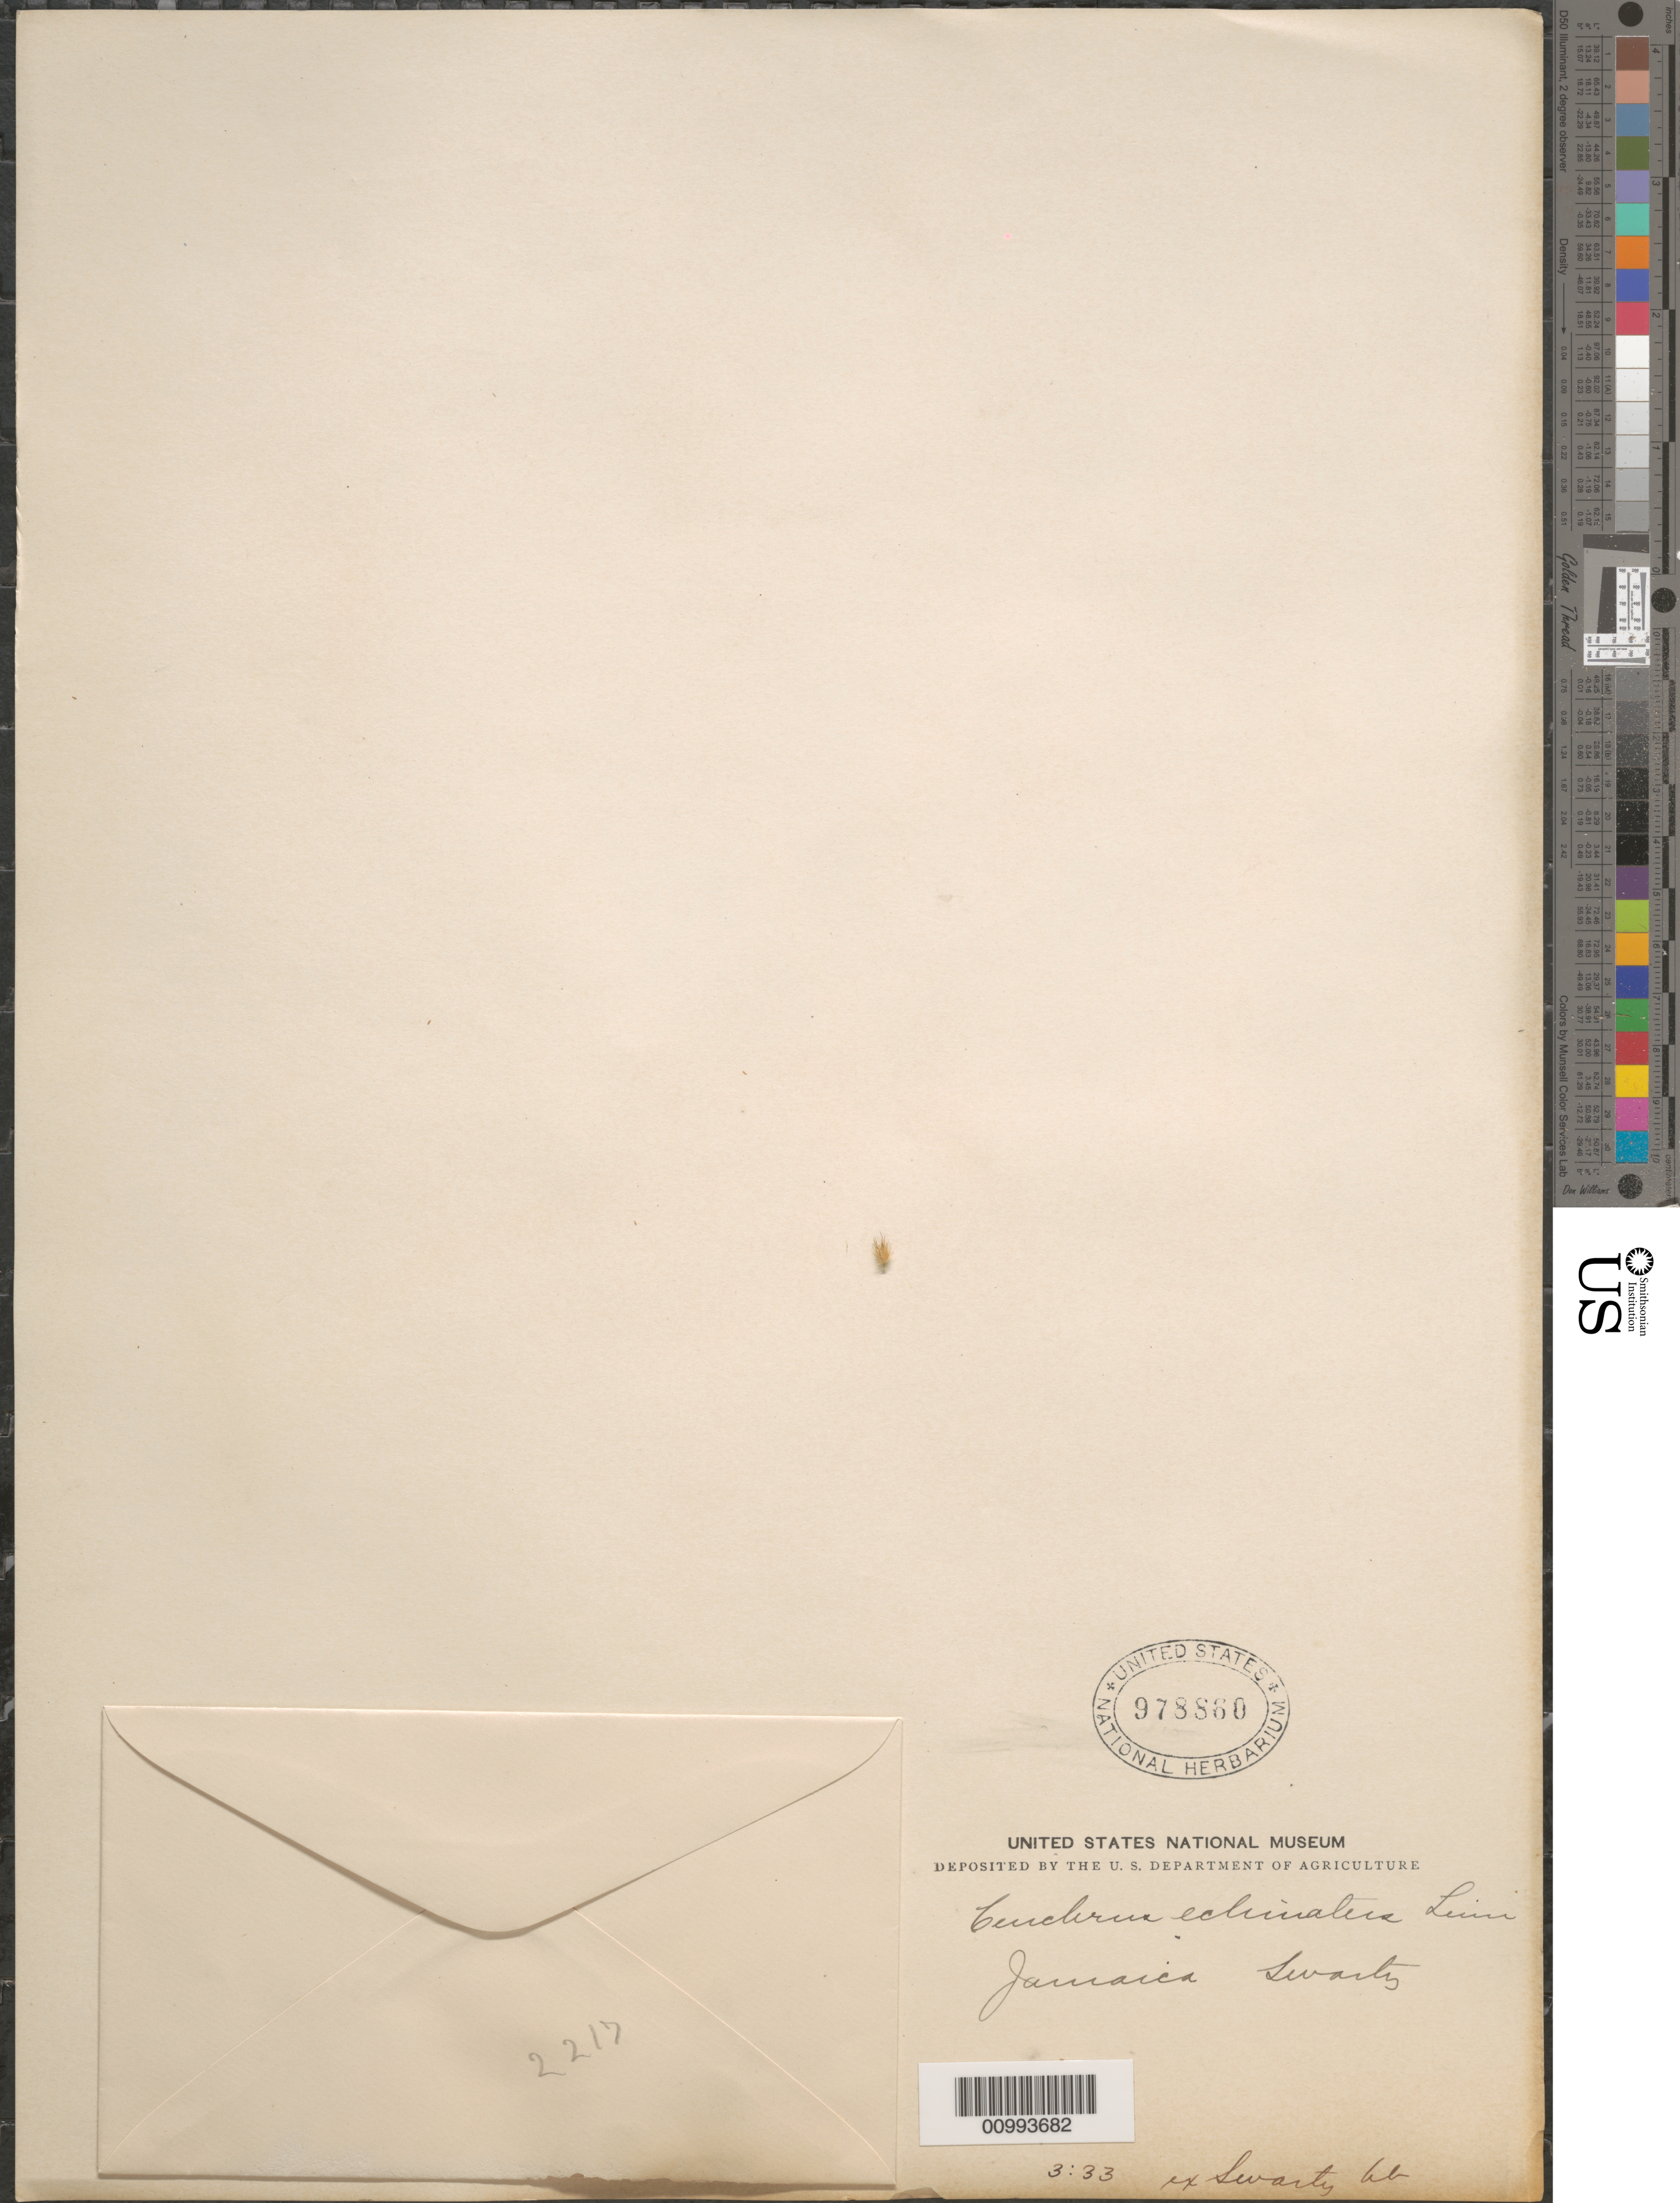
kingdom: Plantae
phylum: Tracheophyta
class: Liliopsida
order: Poales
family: Poaceae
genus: Cenchrus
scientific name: Cenchrus echinatus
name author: L.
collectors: -- Swartz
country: Jamaica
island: Jamaica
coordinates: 0 N, 0 E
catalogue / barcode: US 978860